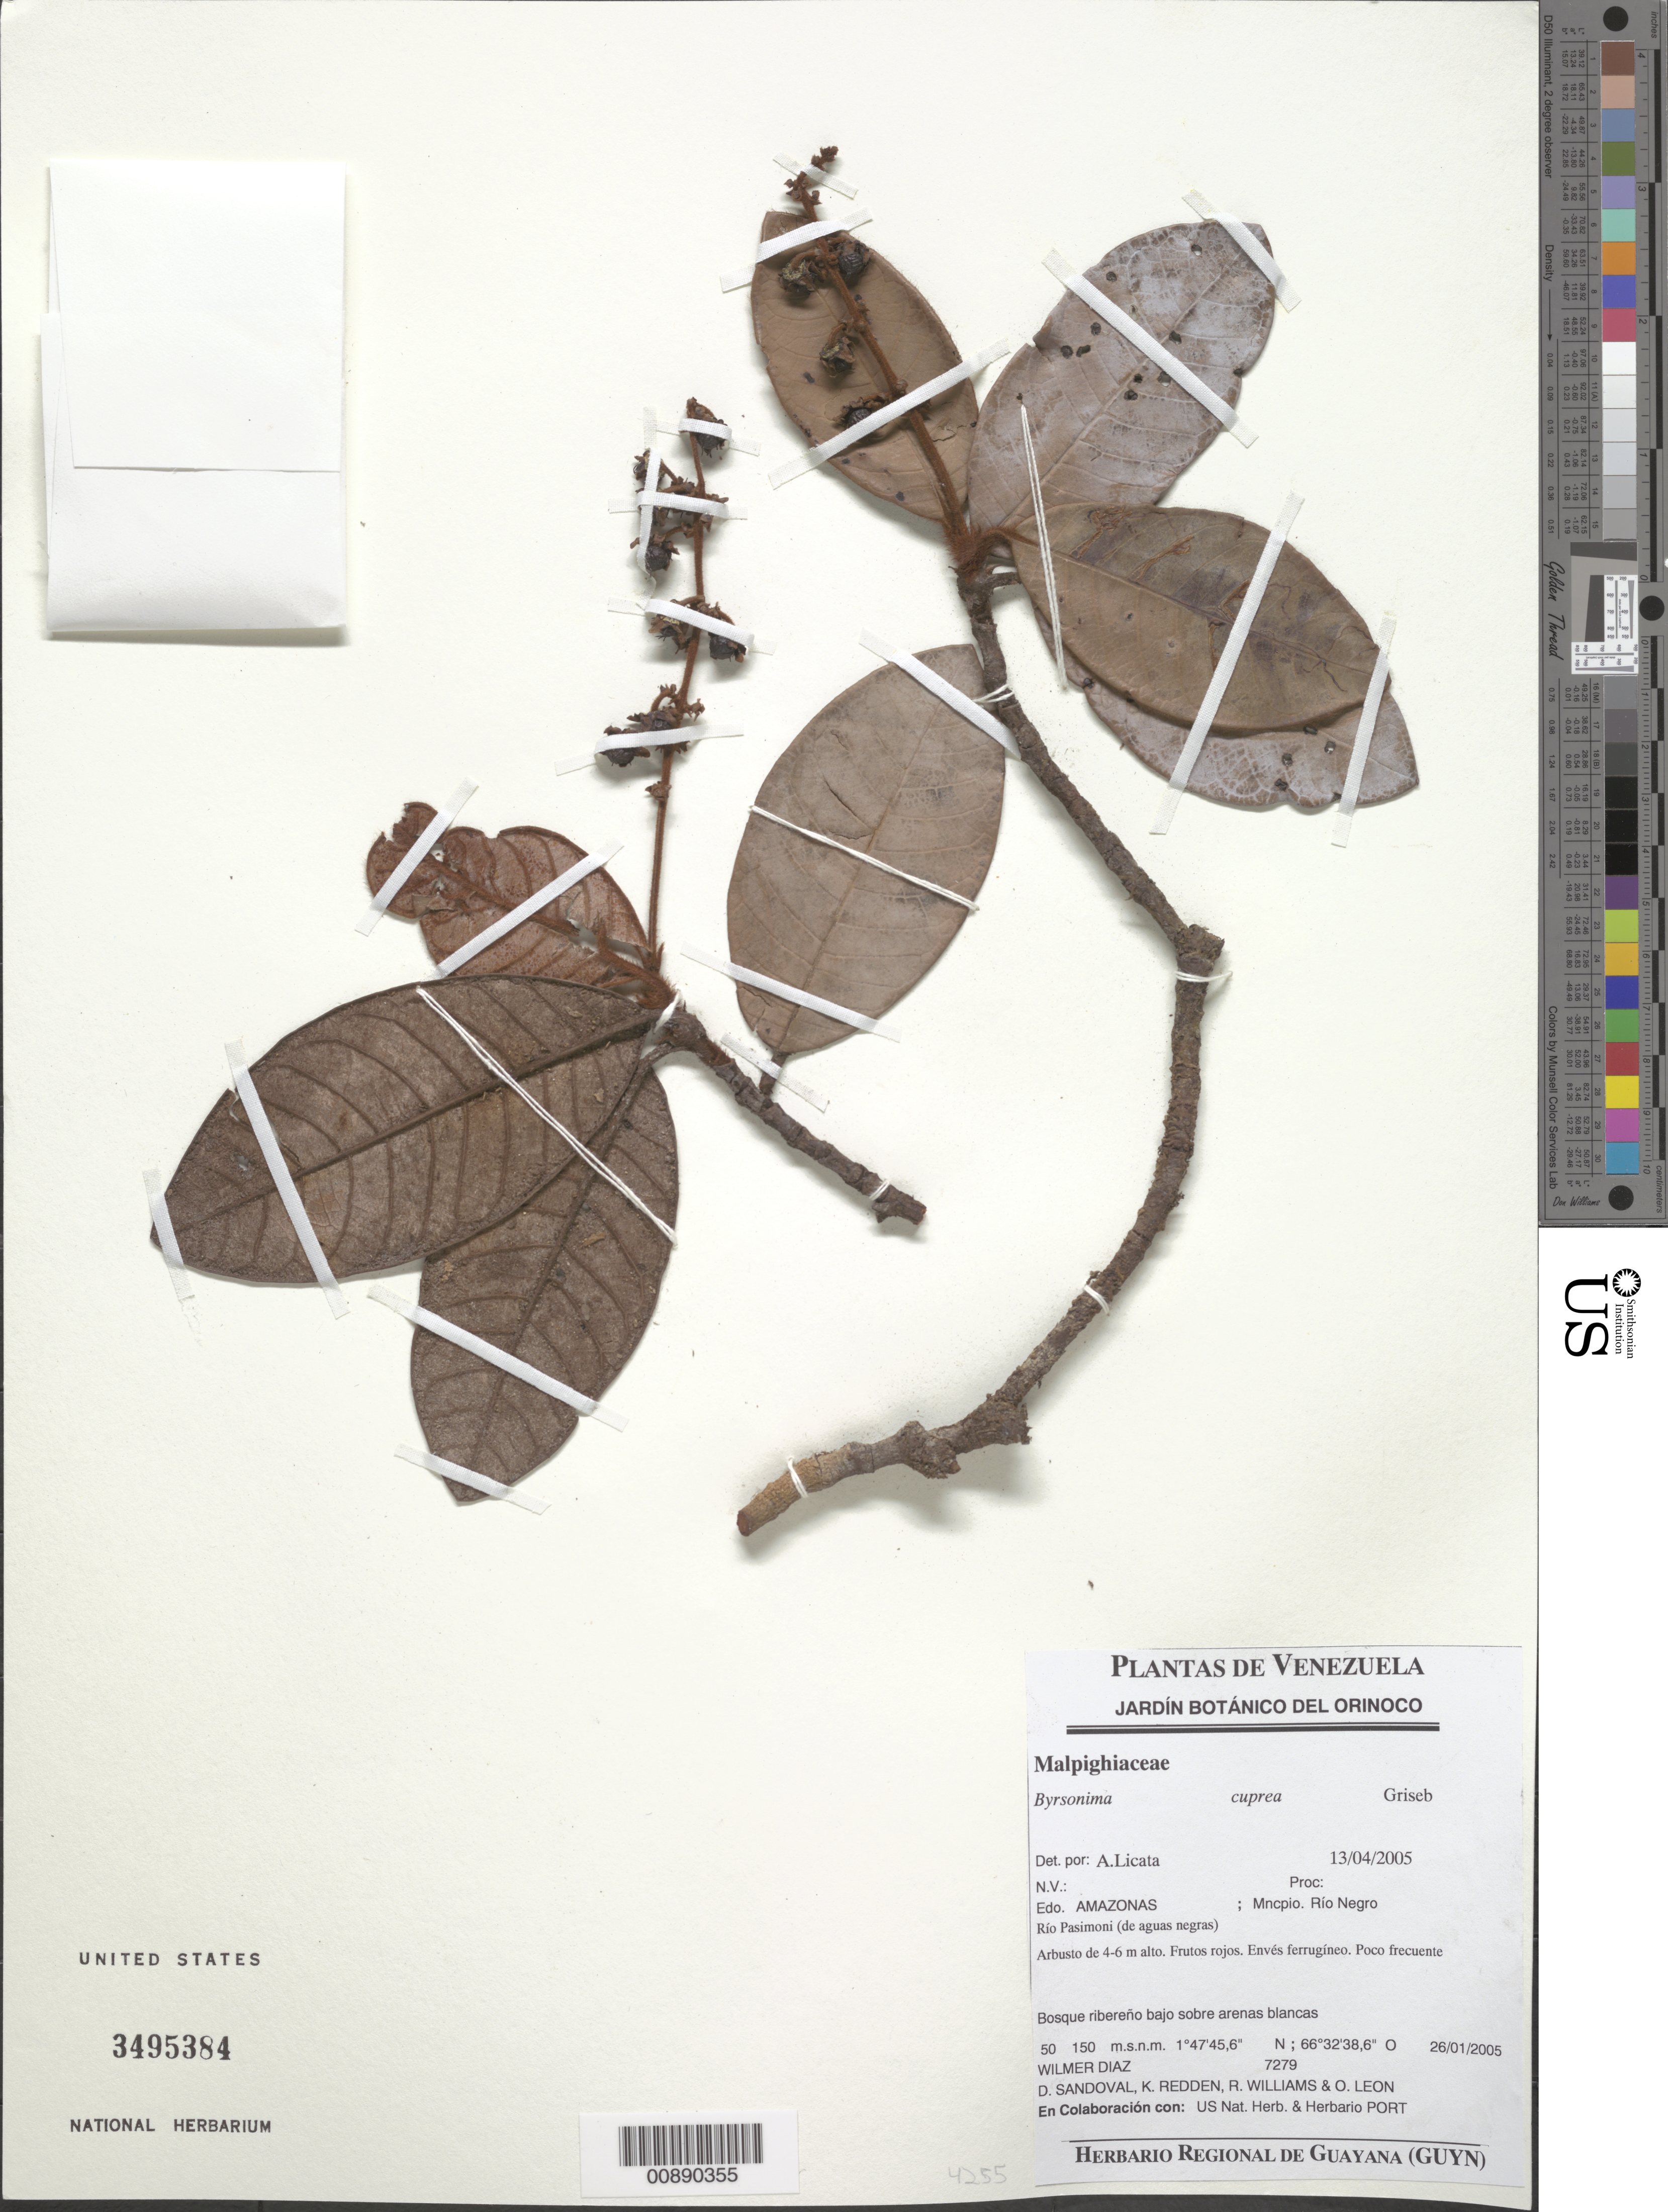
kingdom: Plantae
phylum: Tracheophyta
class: Magnoliopsida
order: Malpighiales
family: Malpighiaceae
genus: Byrsonima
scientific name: Byrsonima cuprea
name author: Griseb.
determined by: Licata, A., (PORT), Univ. Nac. Exp. de los Llanos Ezequiel Zamora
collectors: W. Díaz P., D. Sandoval, K. M. Redden, R. Williams & O. León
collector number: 7279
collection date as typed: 26-Jan-05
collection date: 2005-01-26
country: Venezuela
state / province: Amazonas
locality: Mun. Río Negro, Río Pasimoni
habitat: Bosque ribereño bajo sobre arenas blancas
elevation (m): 50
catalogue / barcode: US 3495384